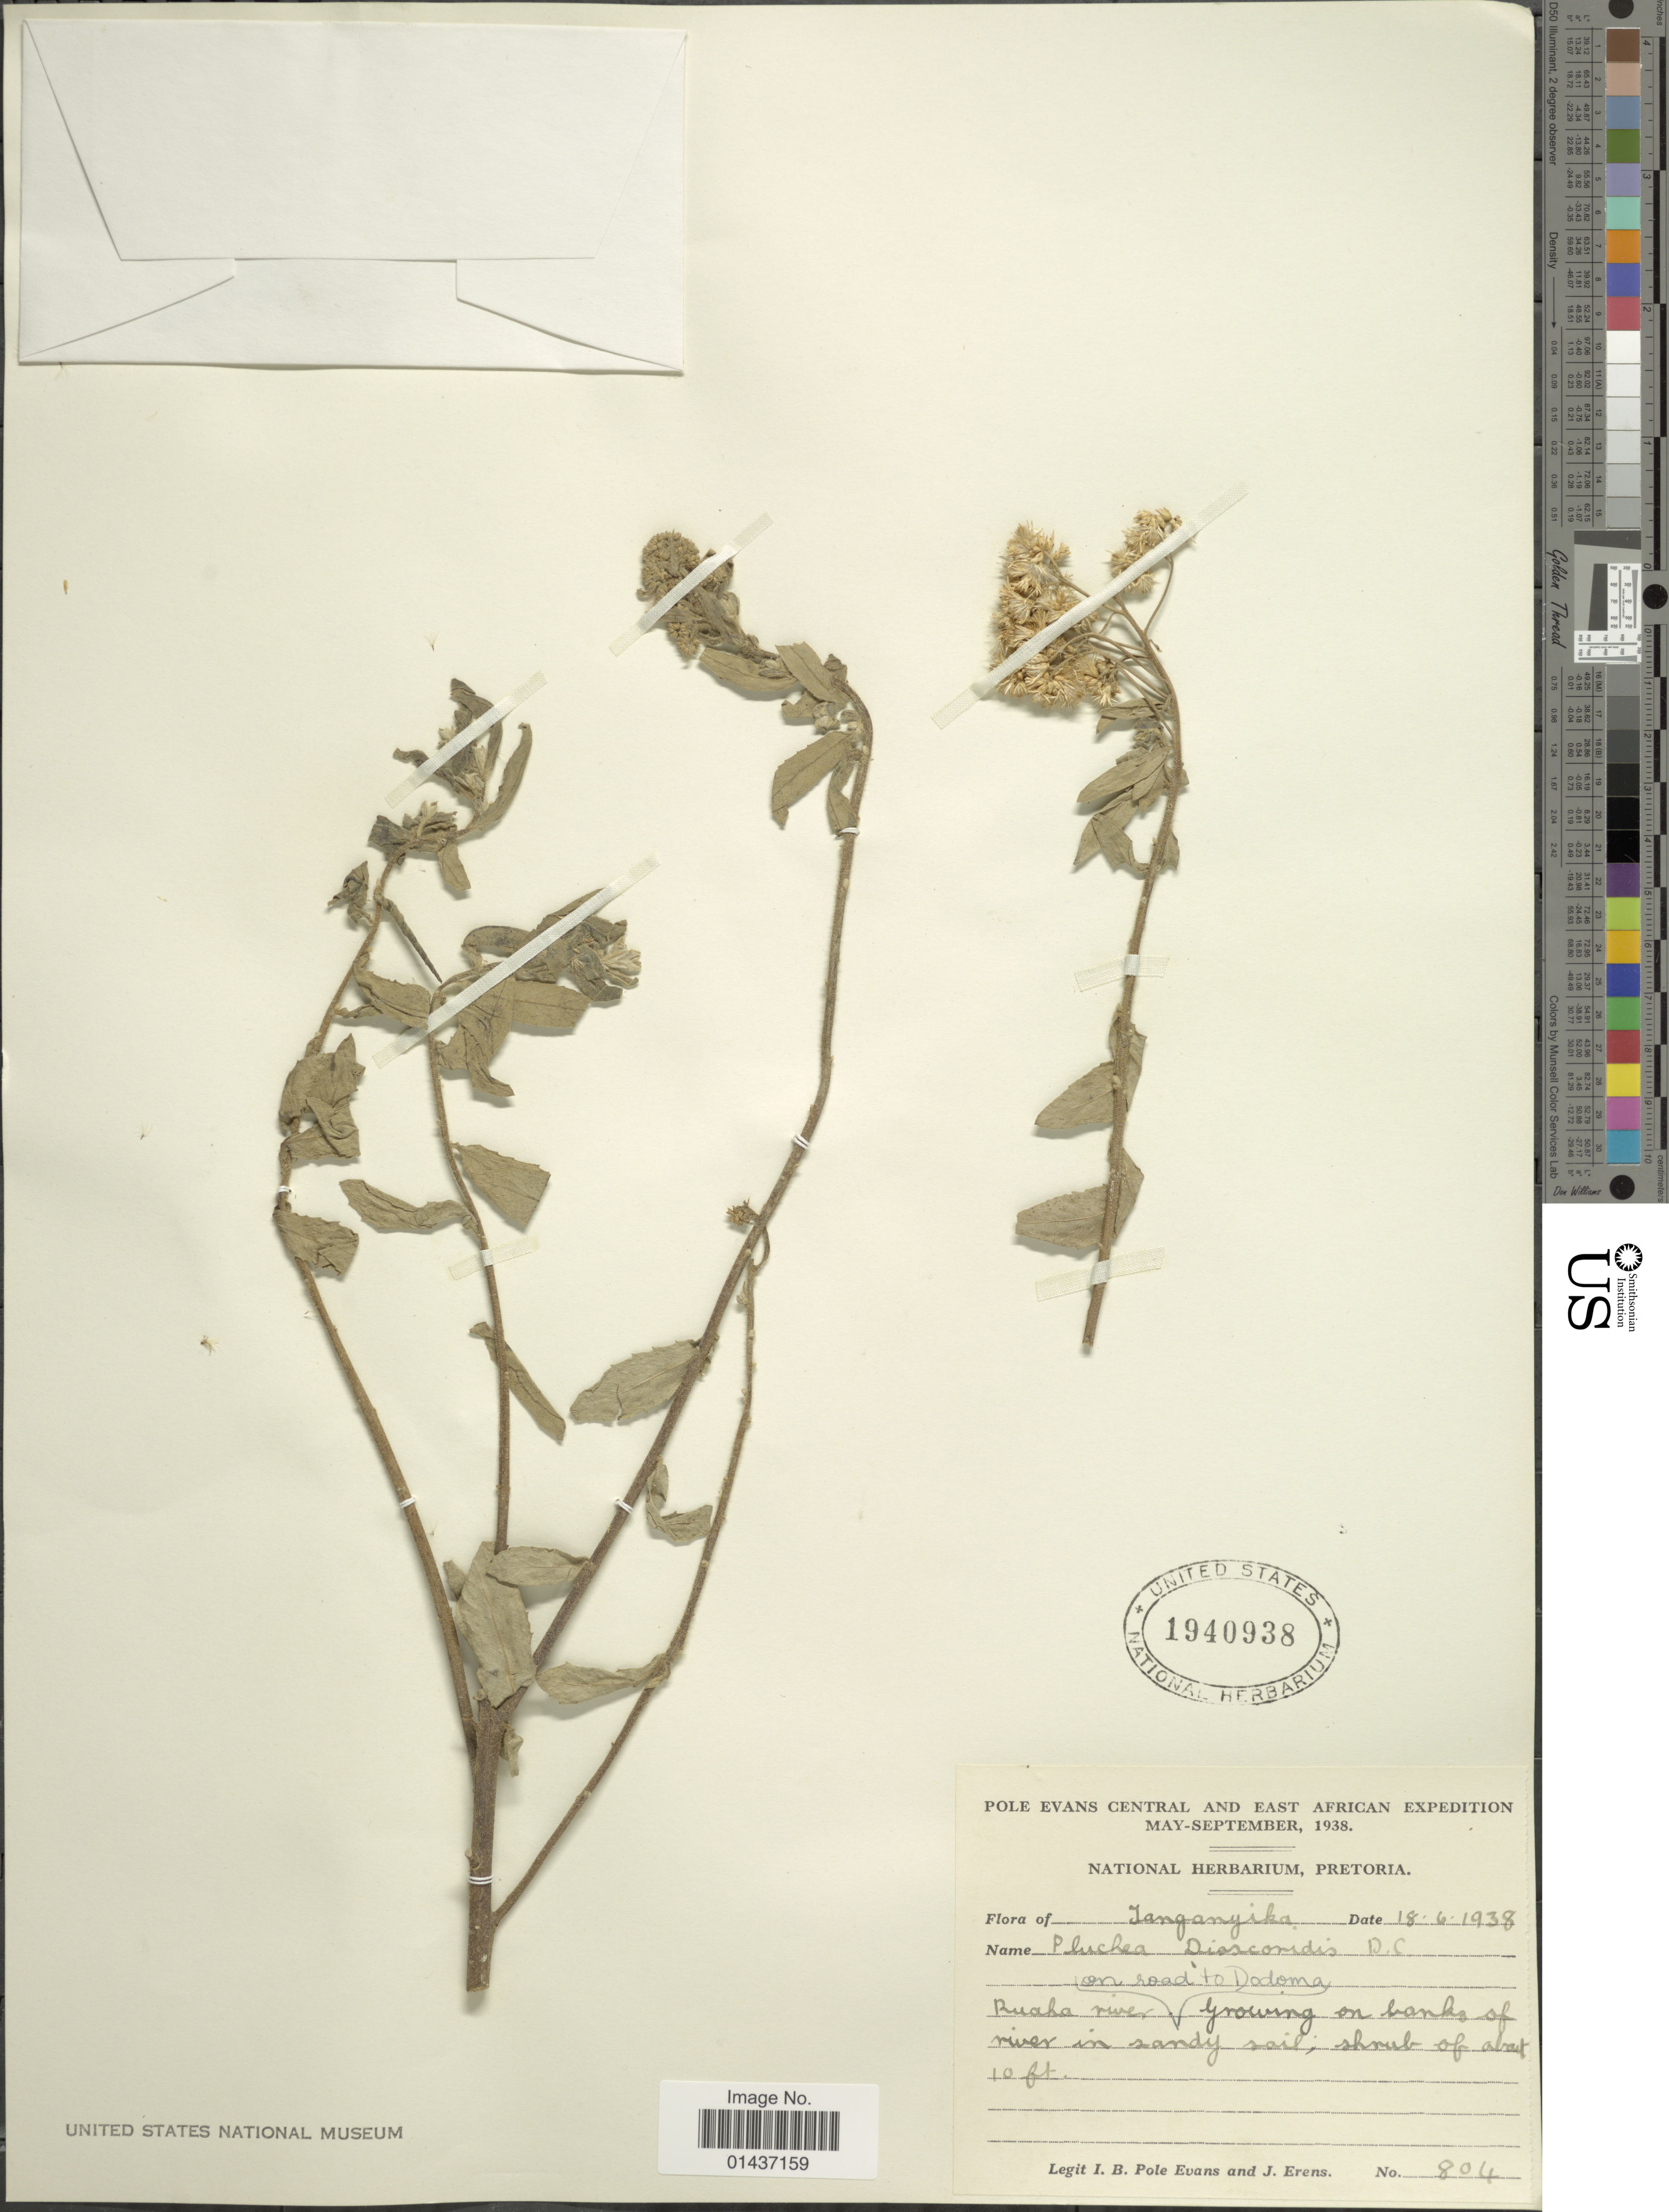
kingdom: Plantae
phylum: Tracheophyta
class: Magnoliopsida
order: Asterales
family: Asteraceae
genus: Pluchea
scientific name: Pluchea dioscoridis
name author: (L.) DC.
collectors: I. B. Pole-Evans & J. Erens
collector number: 804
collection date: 1938-06-18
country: Tanzania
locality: Tanganyika, Ruaha river on road to Dodoma Growing on banks of river in sandy soil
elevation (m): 3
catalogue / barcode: US 1940938